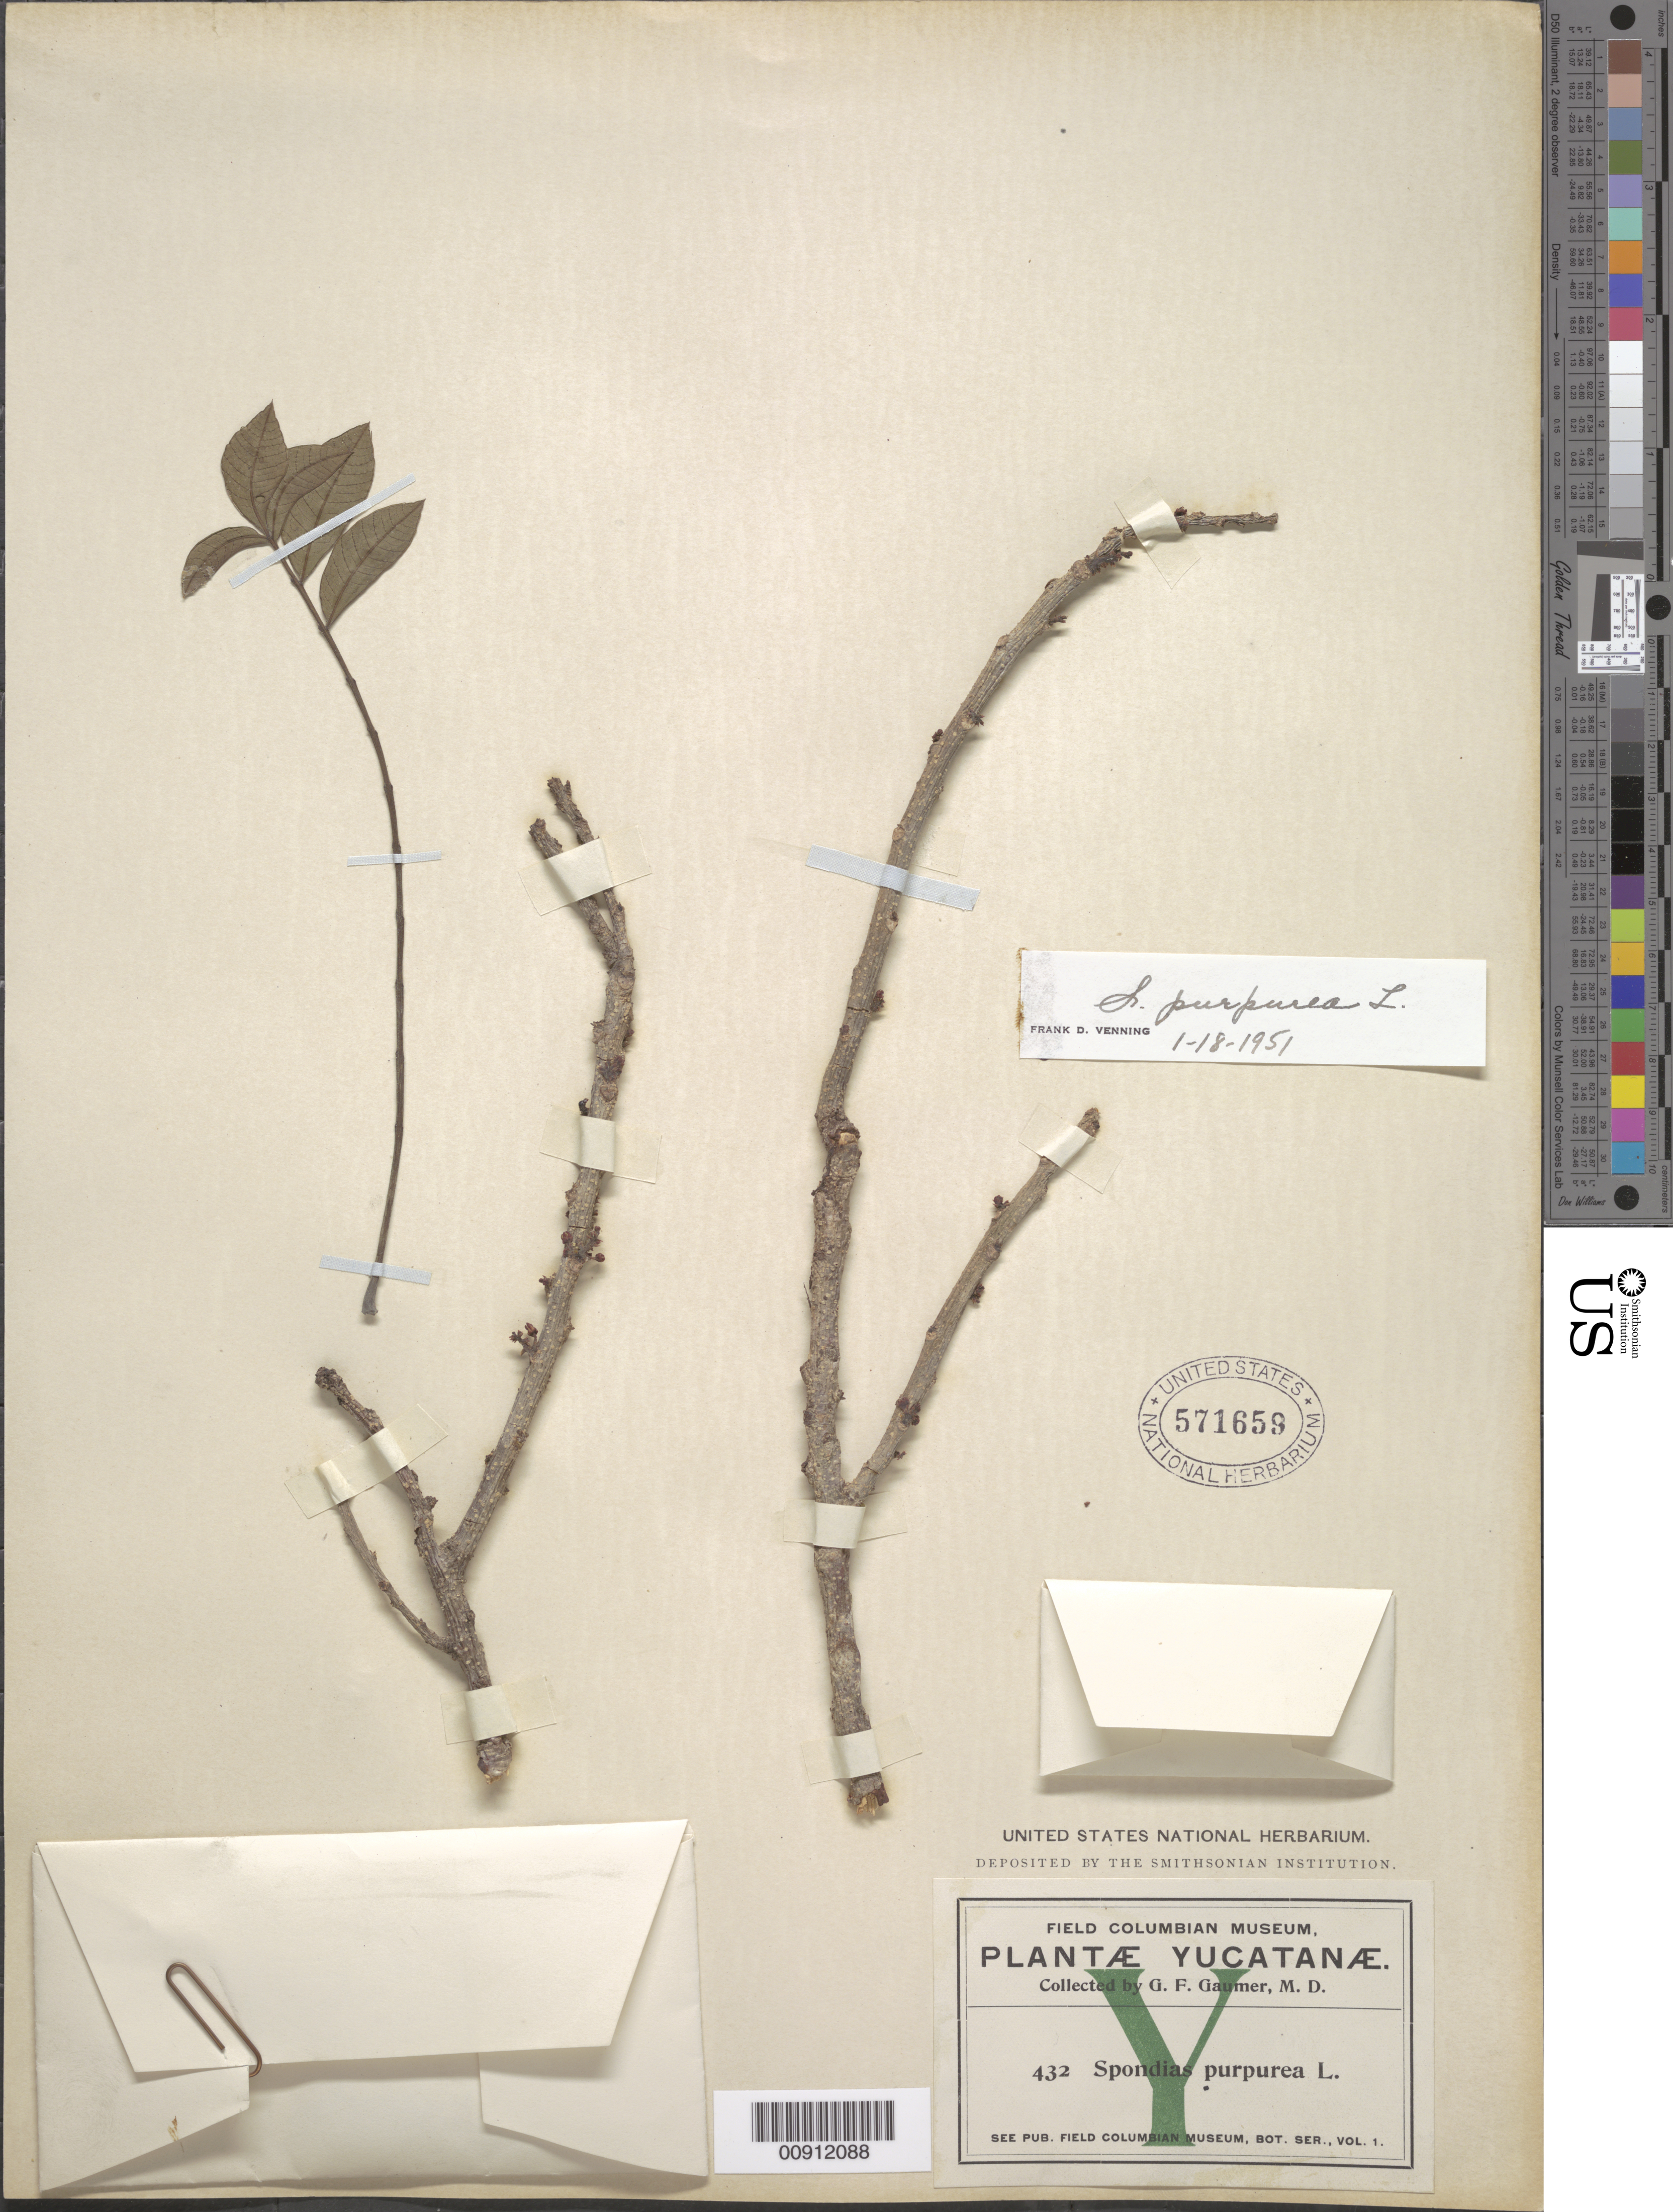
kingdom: Plantae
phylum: Tracheophyta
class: Magnoliopsida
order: Sapindales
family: Anacardiaceae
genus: Spondias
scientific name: Spondias purpurea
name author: L.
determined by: Mitchell, John D.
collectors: G. F. Gaumer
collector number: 432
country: Mexico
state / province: Yucatán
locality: Yucatán.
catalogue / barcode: US 571659